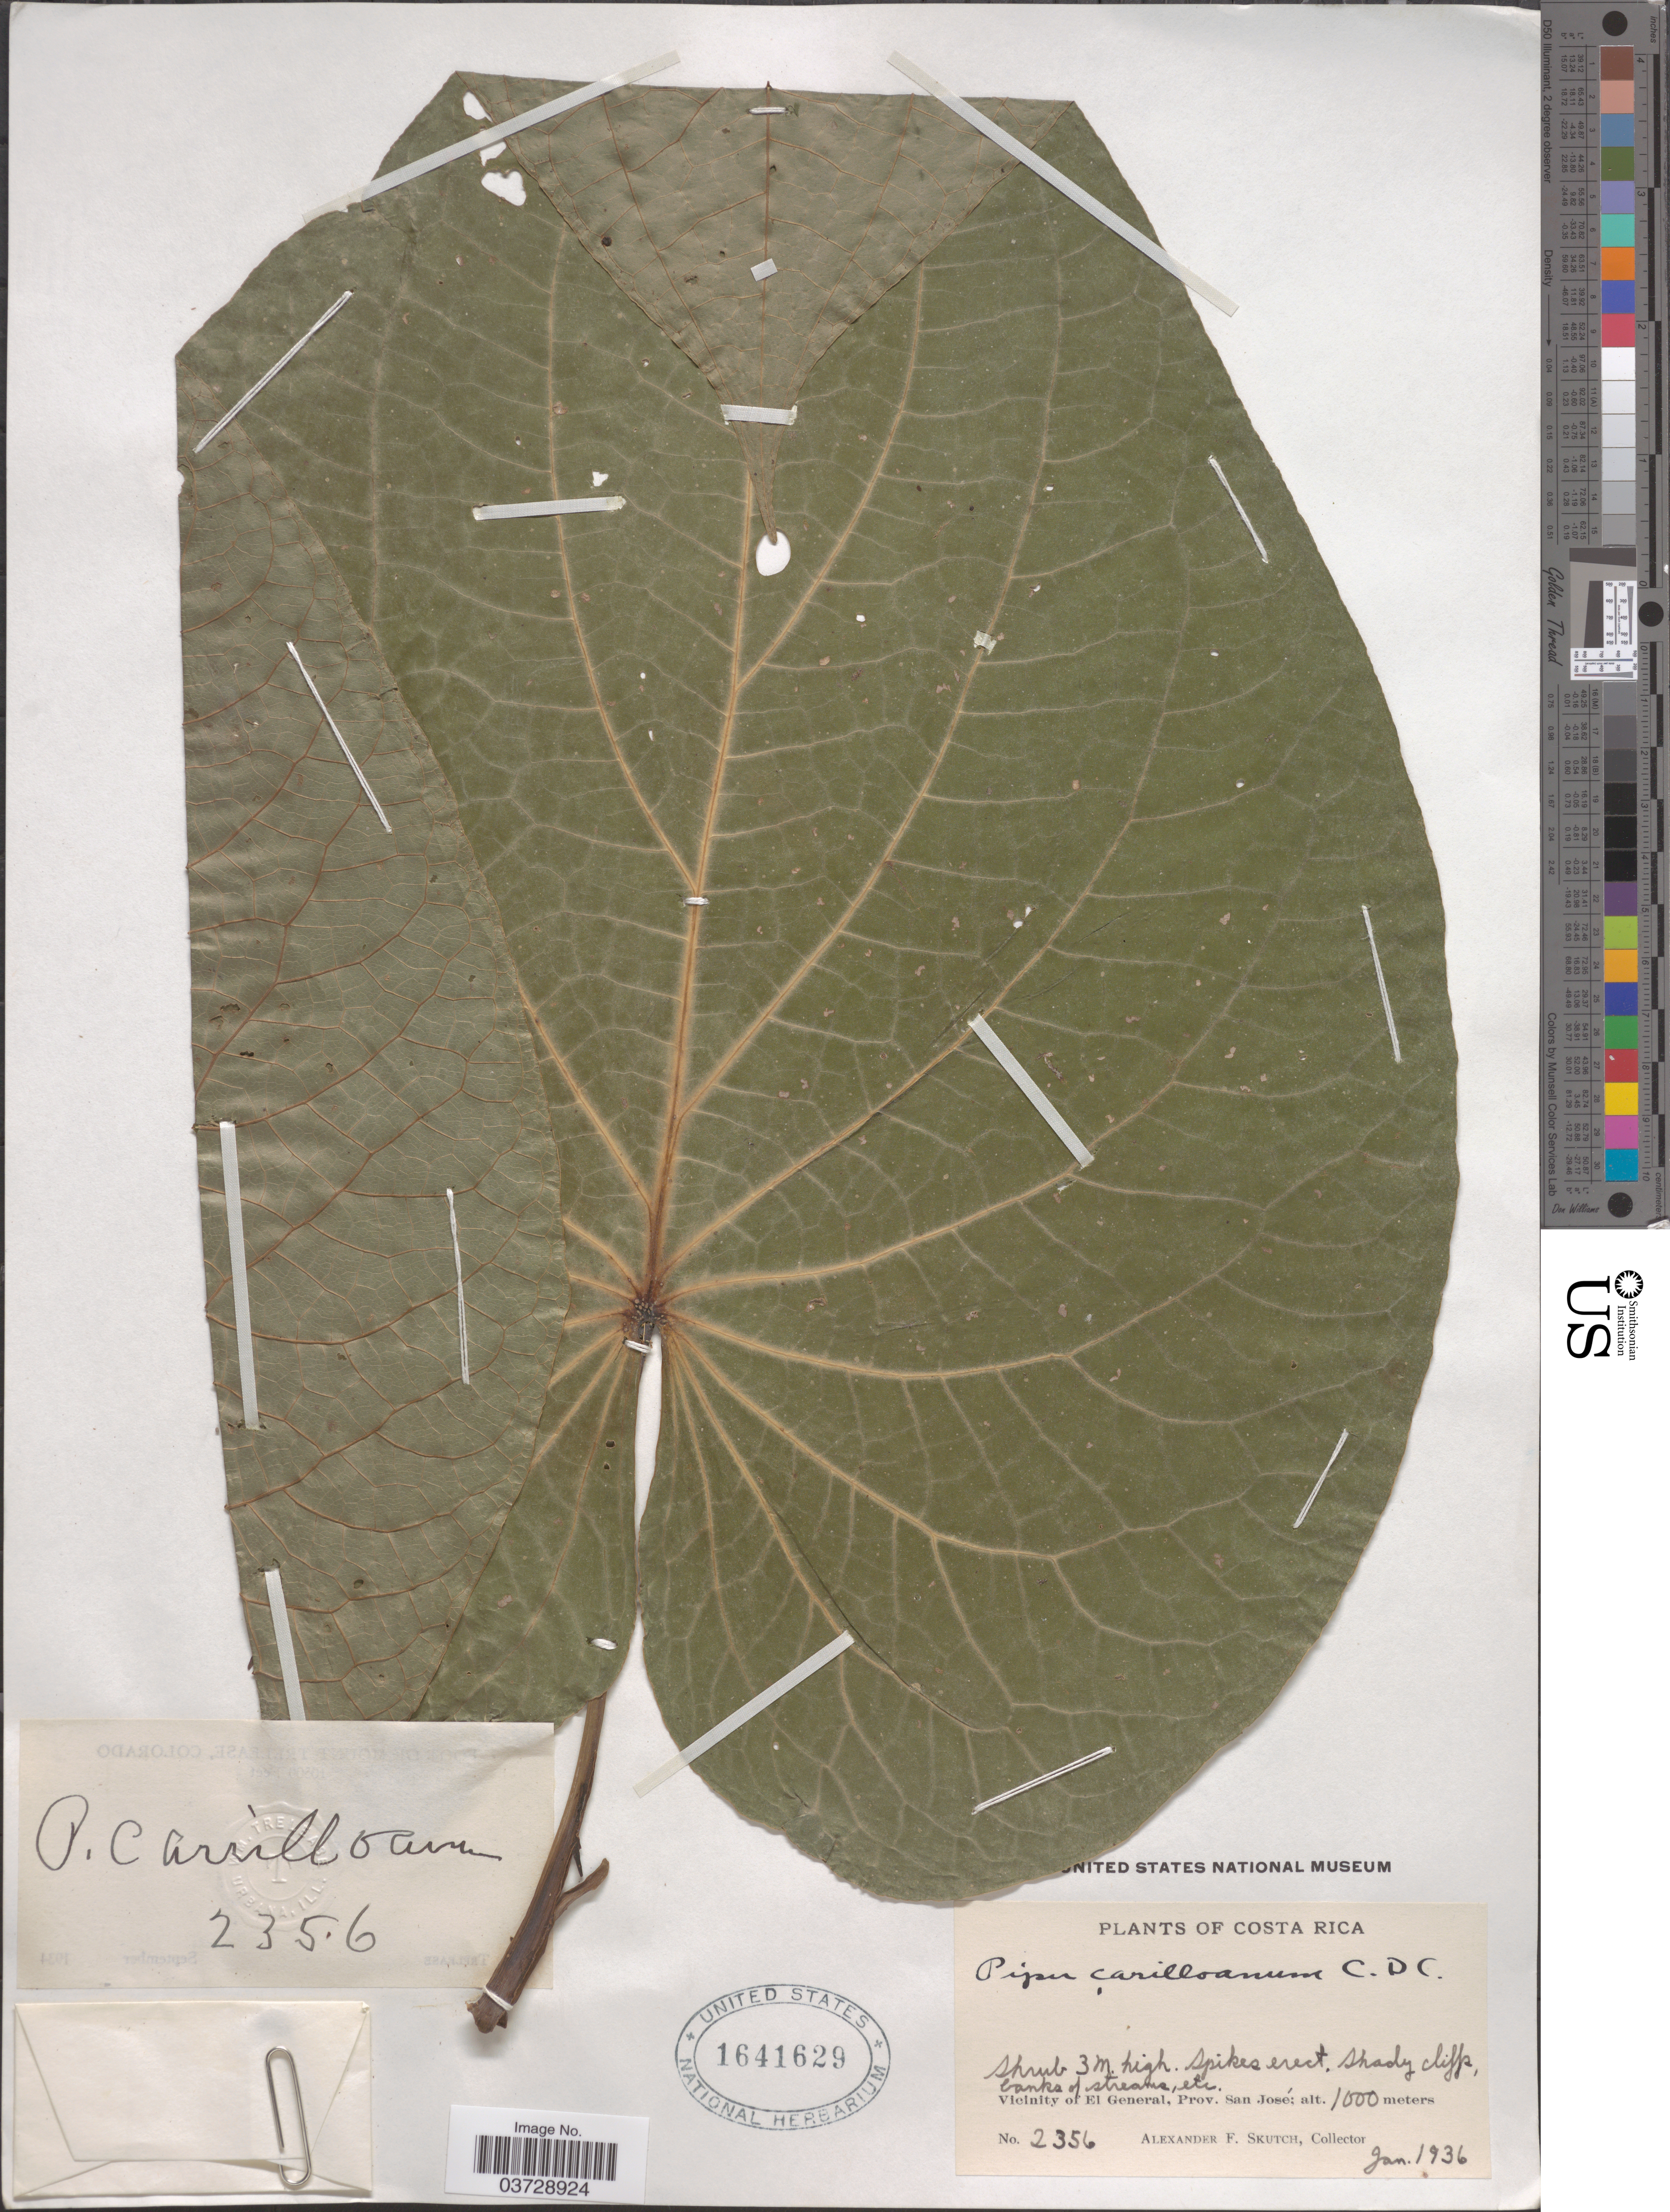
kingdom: Plantae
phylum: Tracheophyta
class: Magnoliopsida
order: Piperales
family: Piperaceae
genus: Piper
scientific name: Piper carrilloanum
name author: C. DC.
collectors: A. F. Skutch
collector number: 2356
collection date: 1936-01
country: Costa Rica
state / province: San José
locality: Vicinity of El General.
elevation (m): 1000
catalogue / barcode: US 1641629